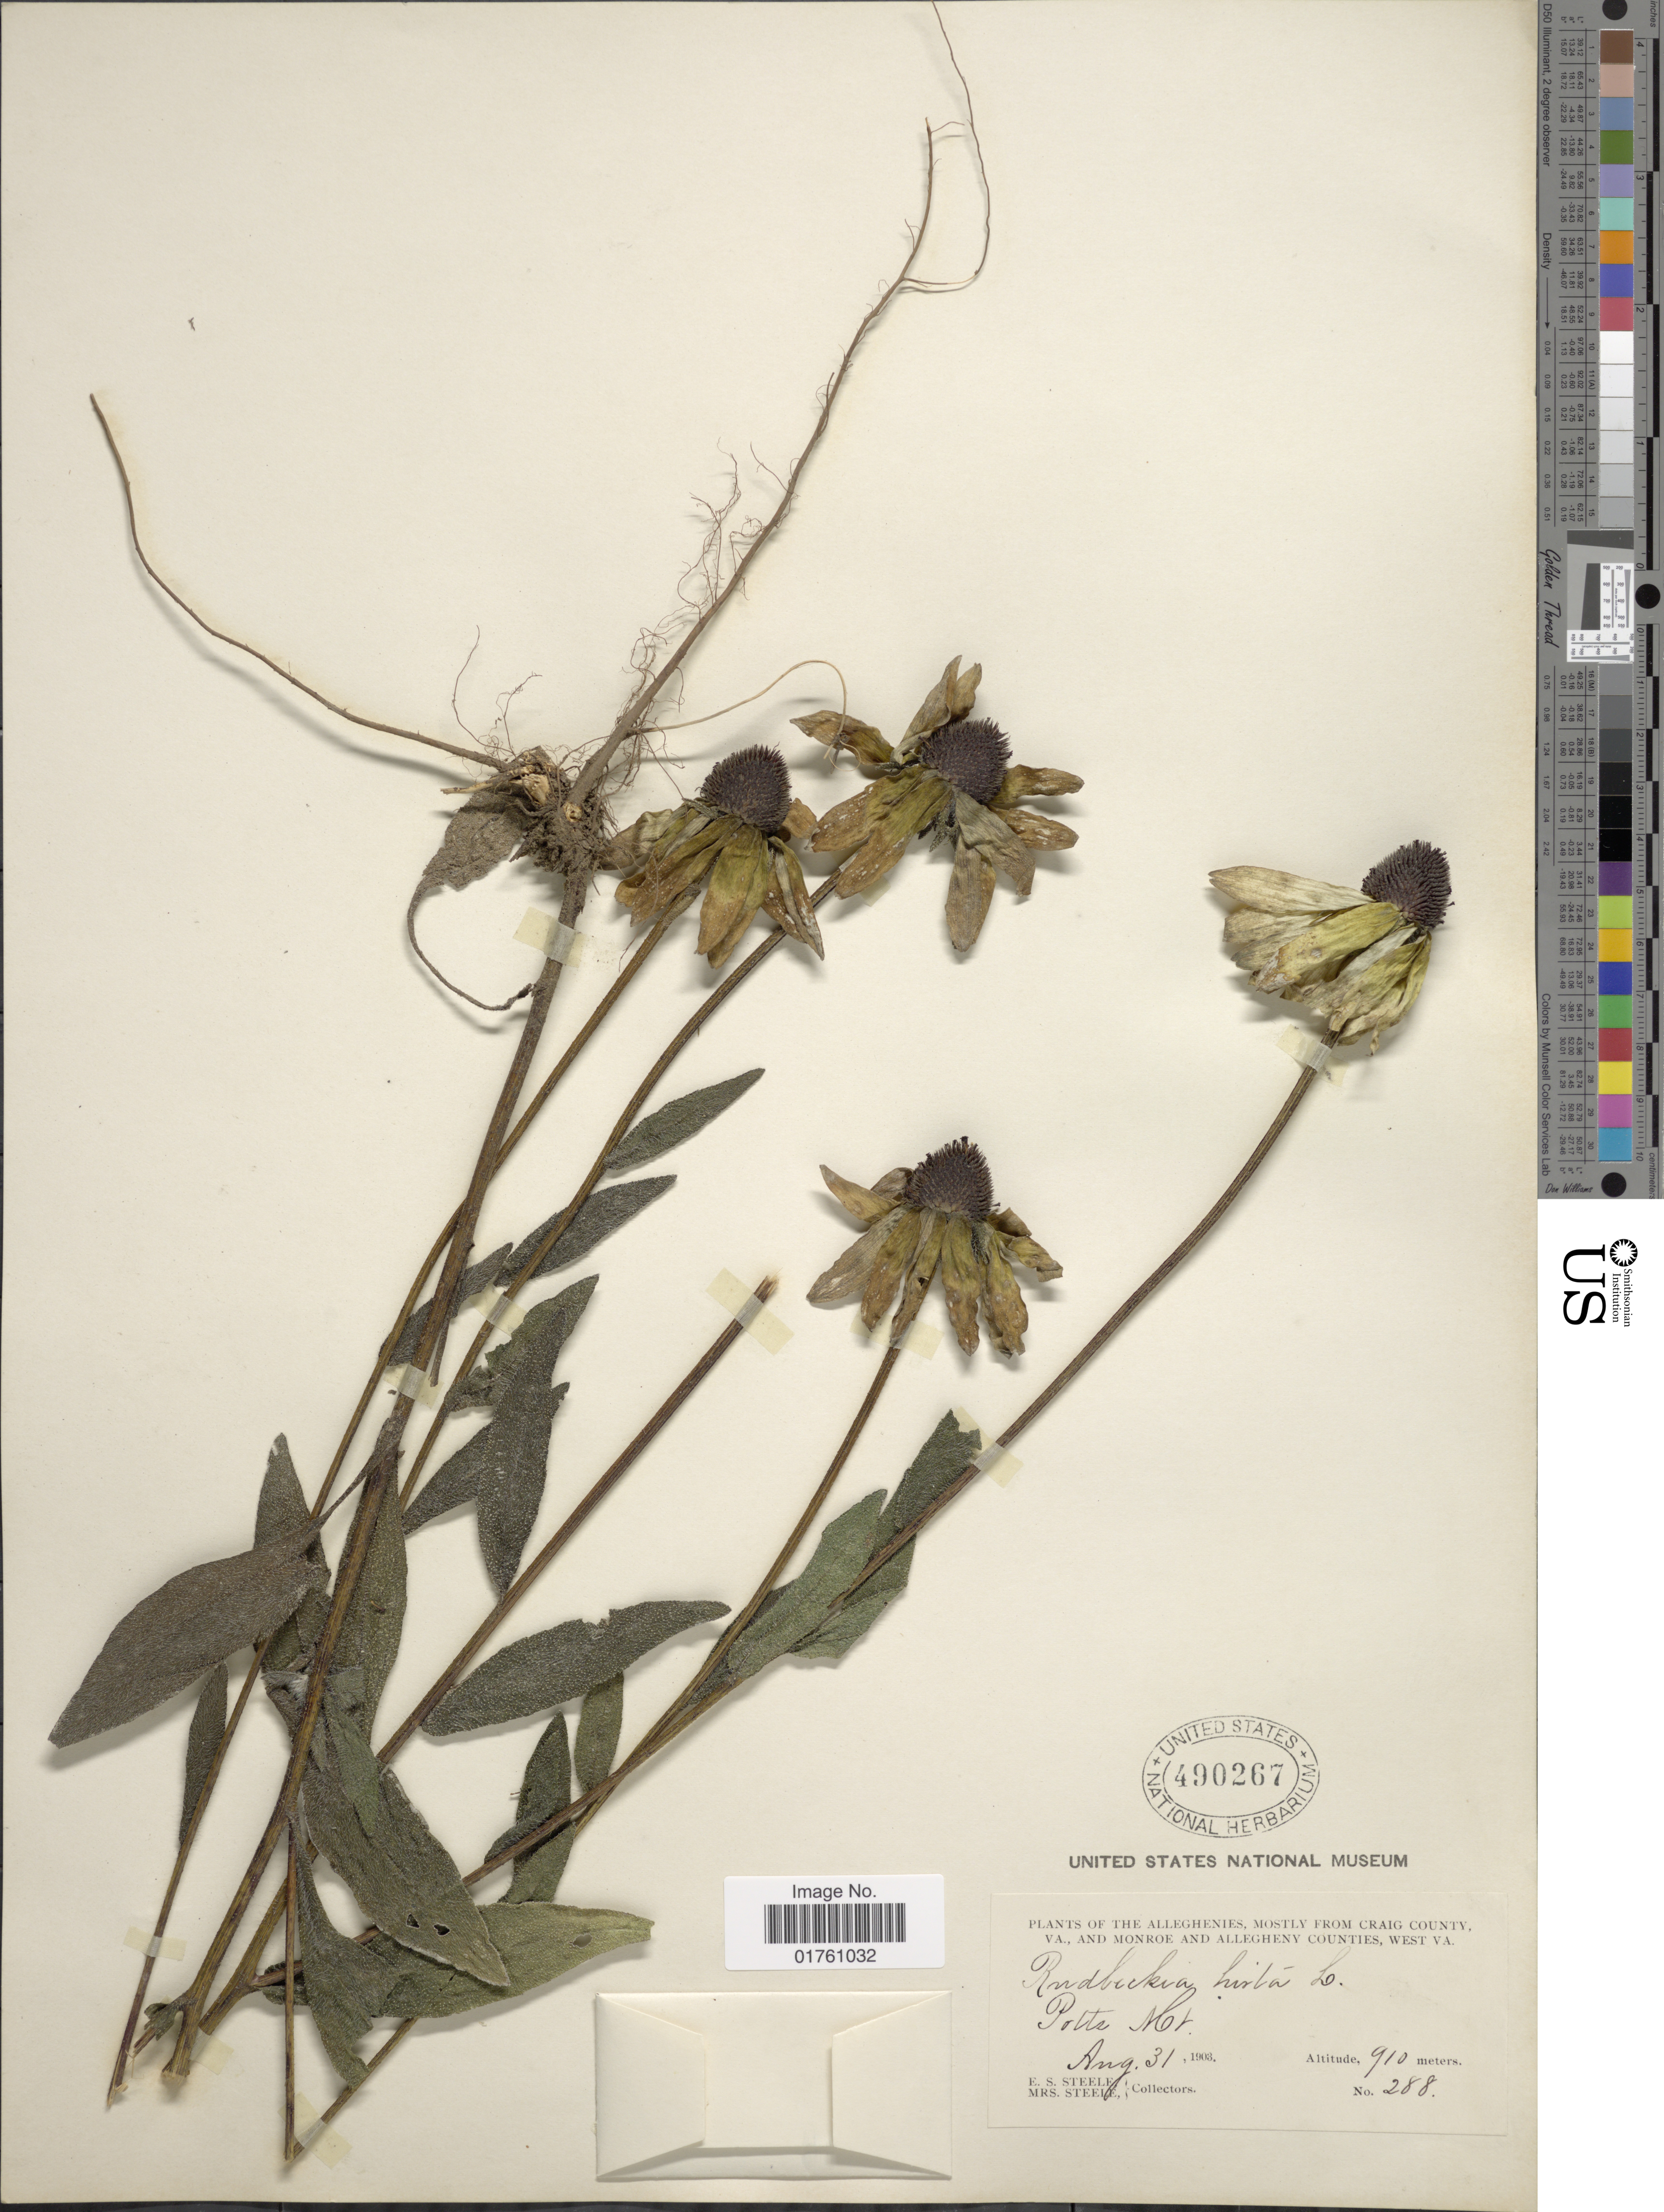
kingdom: Plantae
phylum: Tracheophyta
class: Magnoliopsida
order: Asterales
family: Asteraceae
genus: Rudbeckia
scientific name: Rudbeckia hirta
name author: L.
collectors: E. Steele & Mrs. E. S. Steele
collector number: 288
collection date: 1903-08-31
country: United States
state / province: Virginia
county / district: Craig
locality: The Alleghenies, mostly from Craig County, VA., and Allegheny Counties, West VA, Potts Mt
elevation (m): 910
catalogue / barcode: US 490267